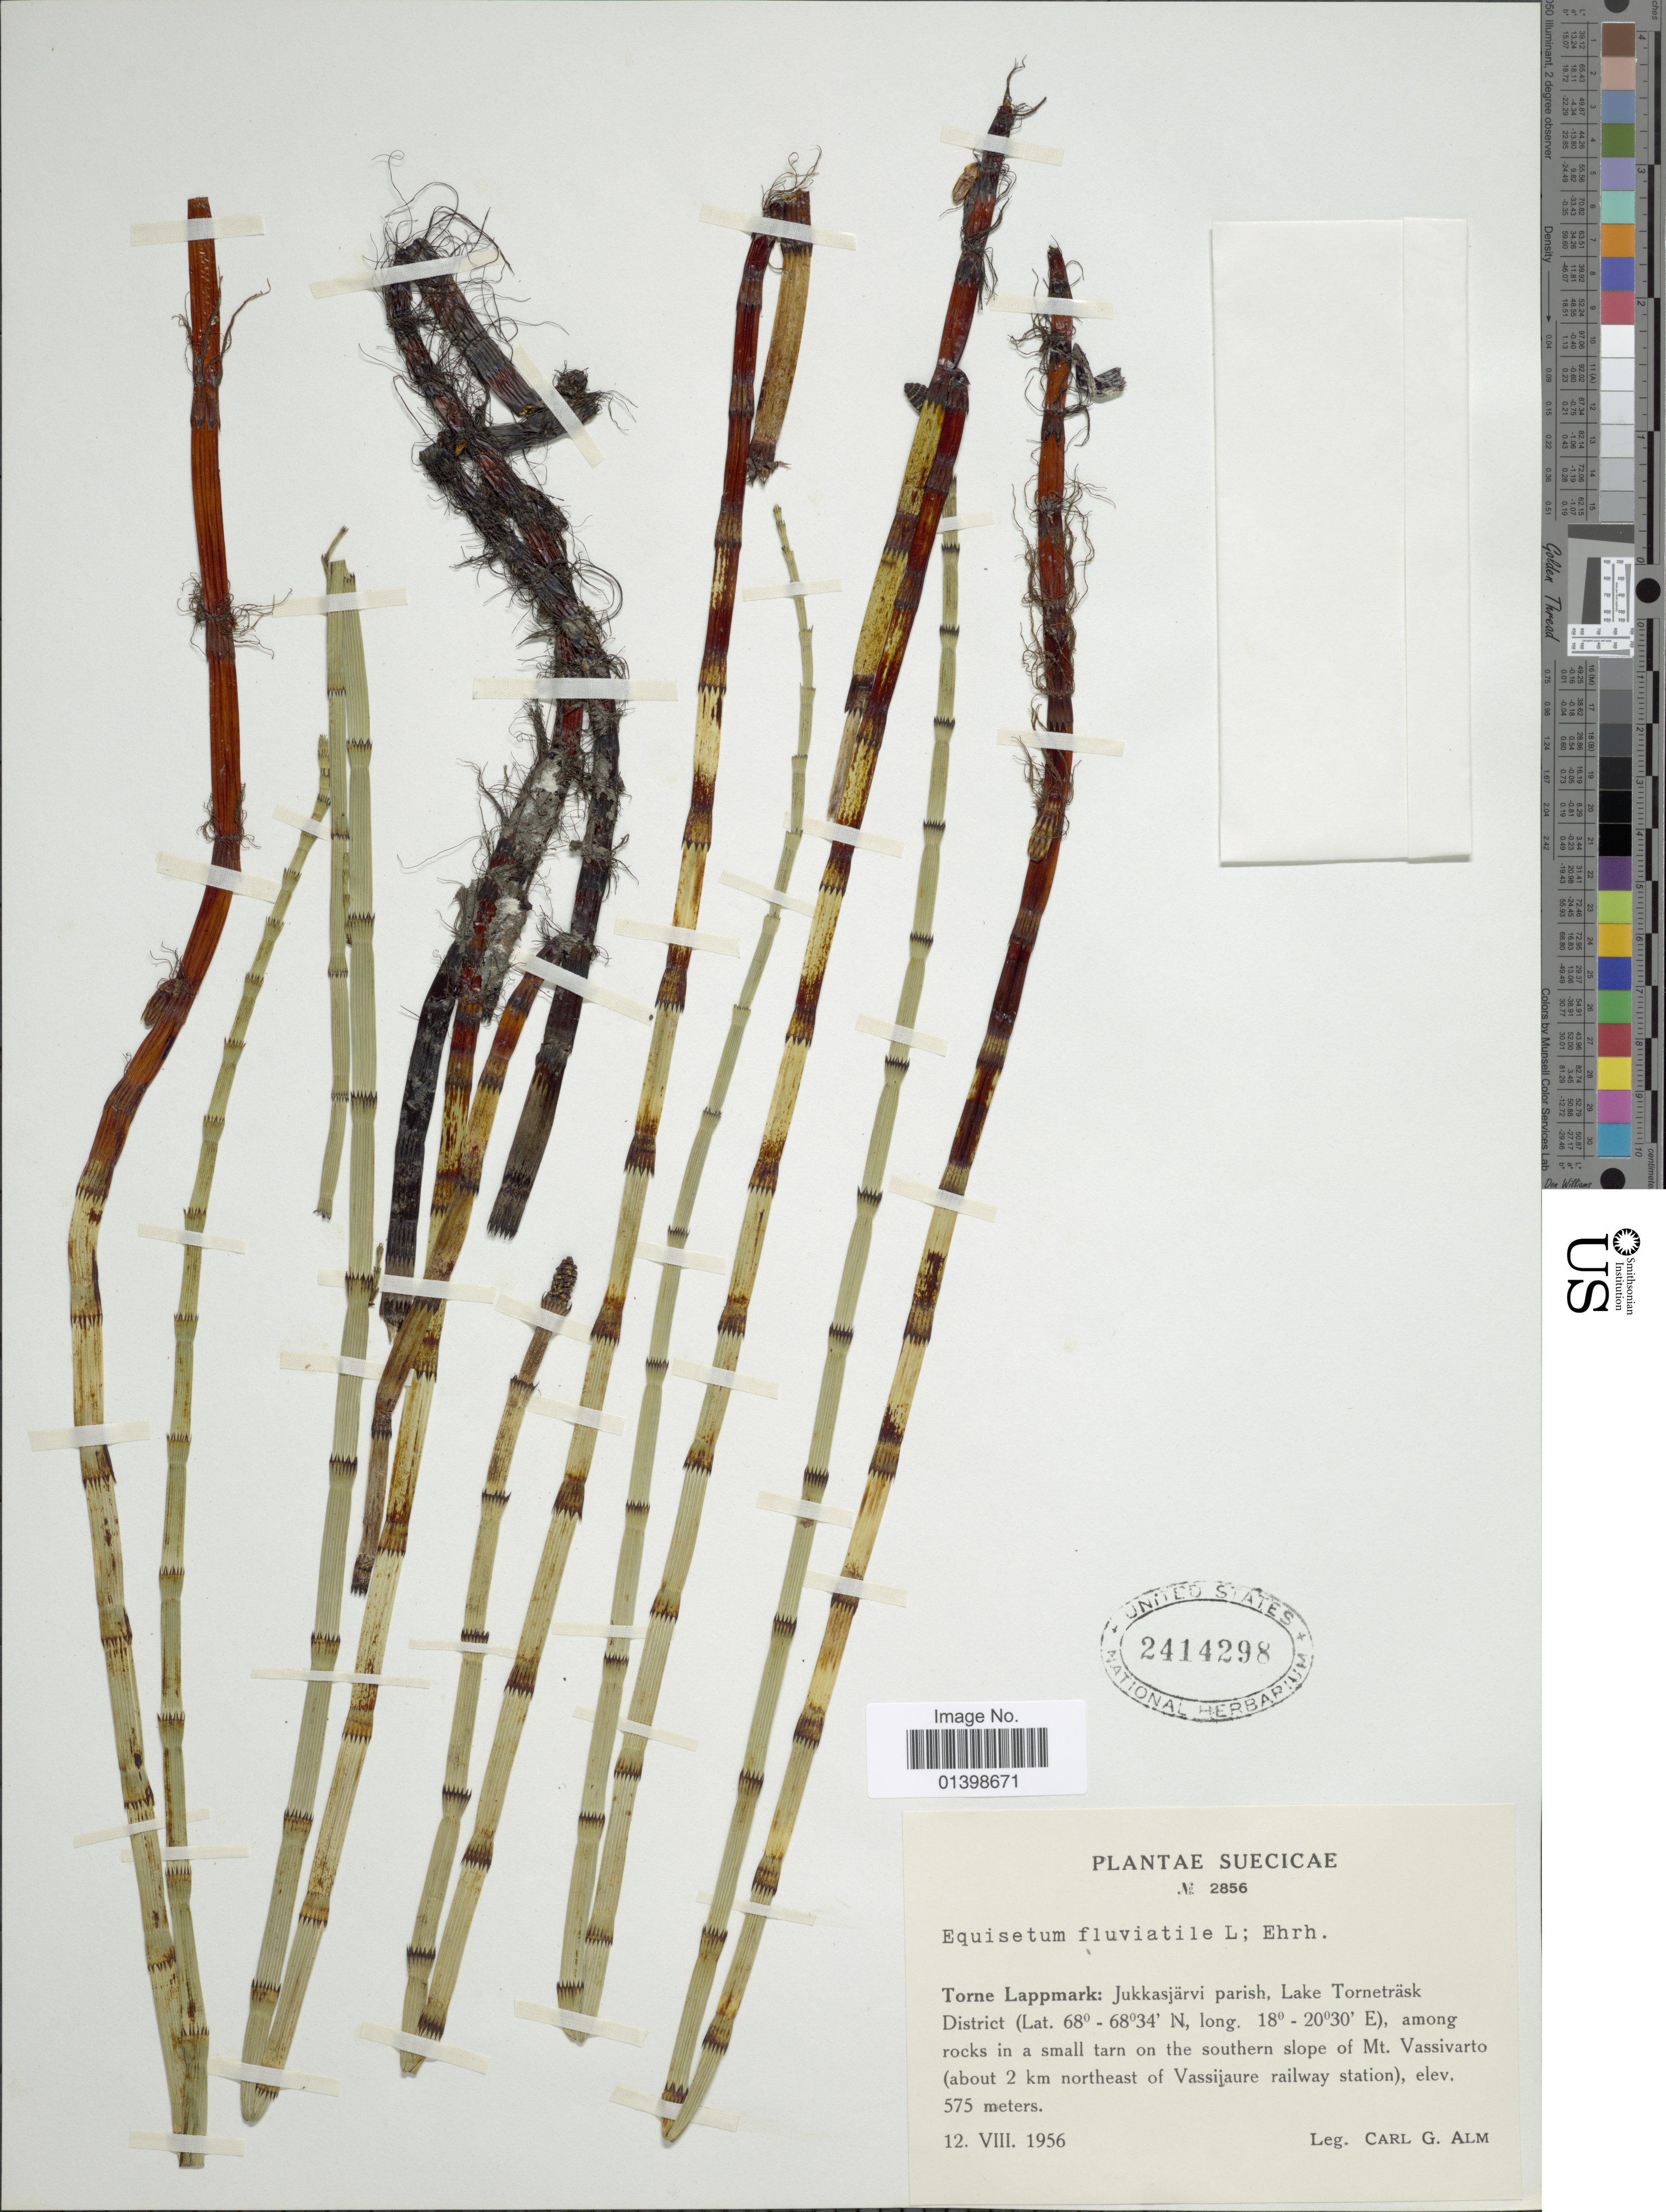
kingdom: Plantae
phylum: Tracheophyta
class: Polypodiopsida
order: Equisetales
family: Equisetaceae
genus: Equisetum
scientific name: Equisetum fluviatile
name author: L.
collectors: C. G. Alm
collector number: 2856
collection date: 1956-08-12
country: Sweden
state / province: Norrbotten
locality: Torne Lappmark: Jukkasjärvi parish, Lake Torneträsk District, among rocks in a small tarn on the southern slope of Mt Vassivarto (about 2 km northeast of Vassijaure railway station)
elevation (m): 575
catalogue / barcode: US 2414298